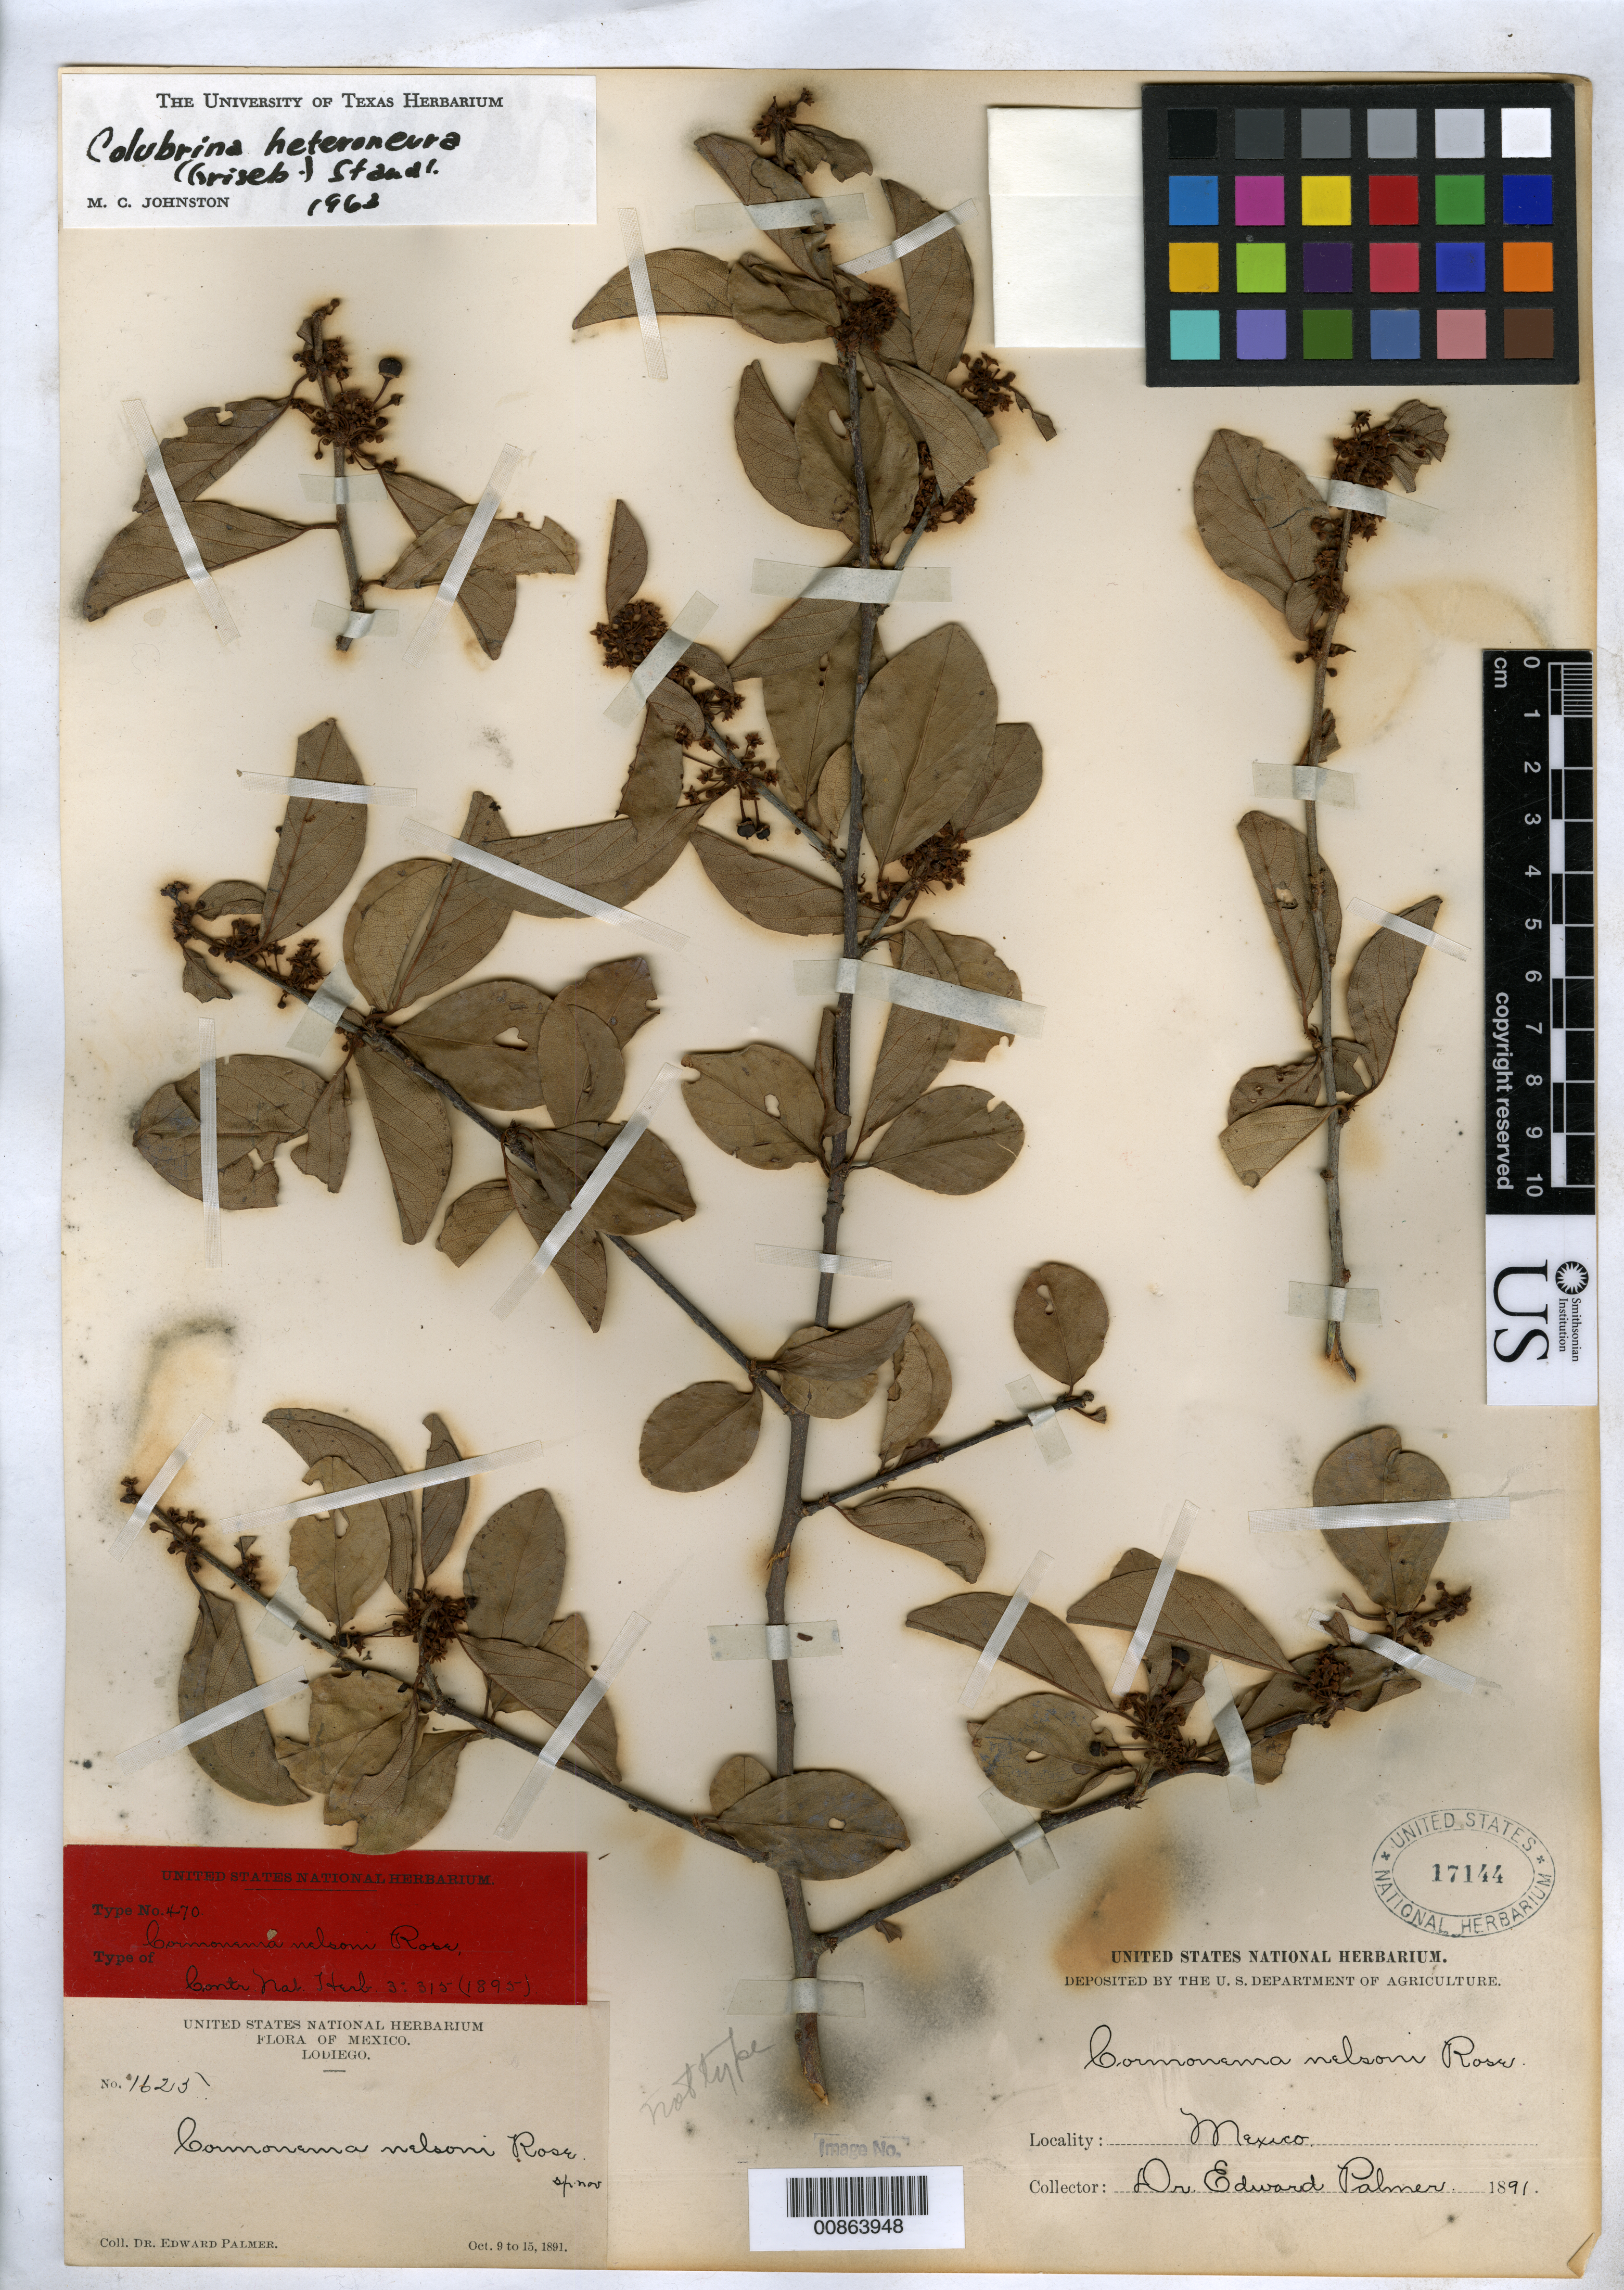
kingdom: Plantae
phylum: Tracheophyta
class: Magnoliopsida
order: Rosales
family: Rhamnaceae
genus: Cormonema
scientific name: Cormonema nelsonii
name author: Rose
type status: Syntype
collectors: E. Palmer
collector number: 1625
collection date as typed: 09 Oct 1891 to 15 Oct 1891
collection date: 1891-10-09/1891-10-15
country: Mexico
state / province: Sinaloa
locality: Lodiego, Sinaloa.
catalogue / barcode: US 17144